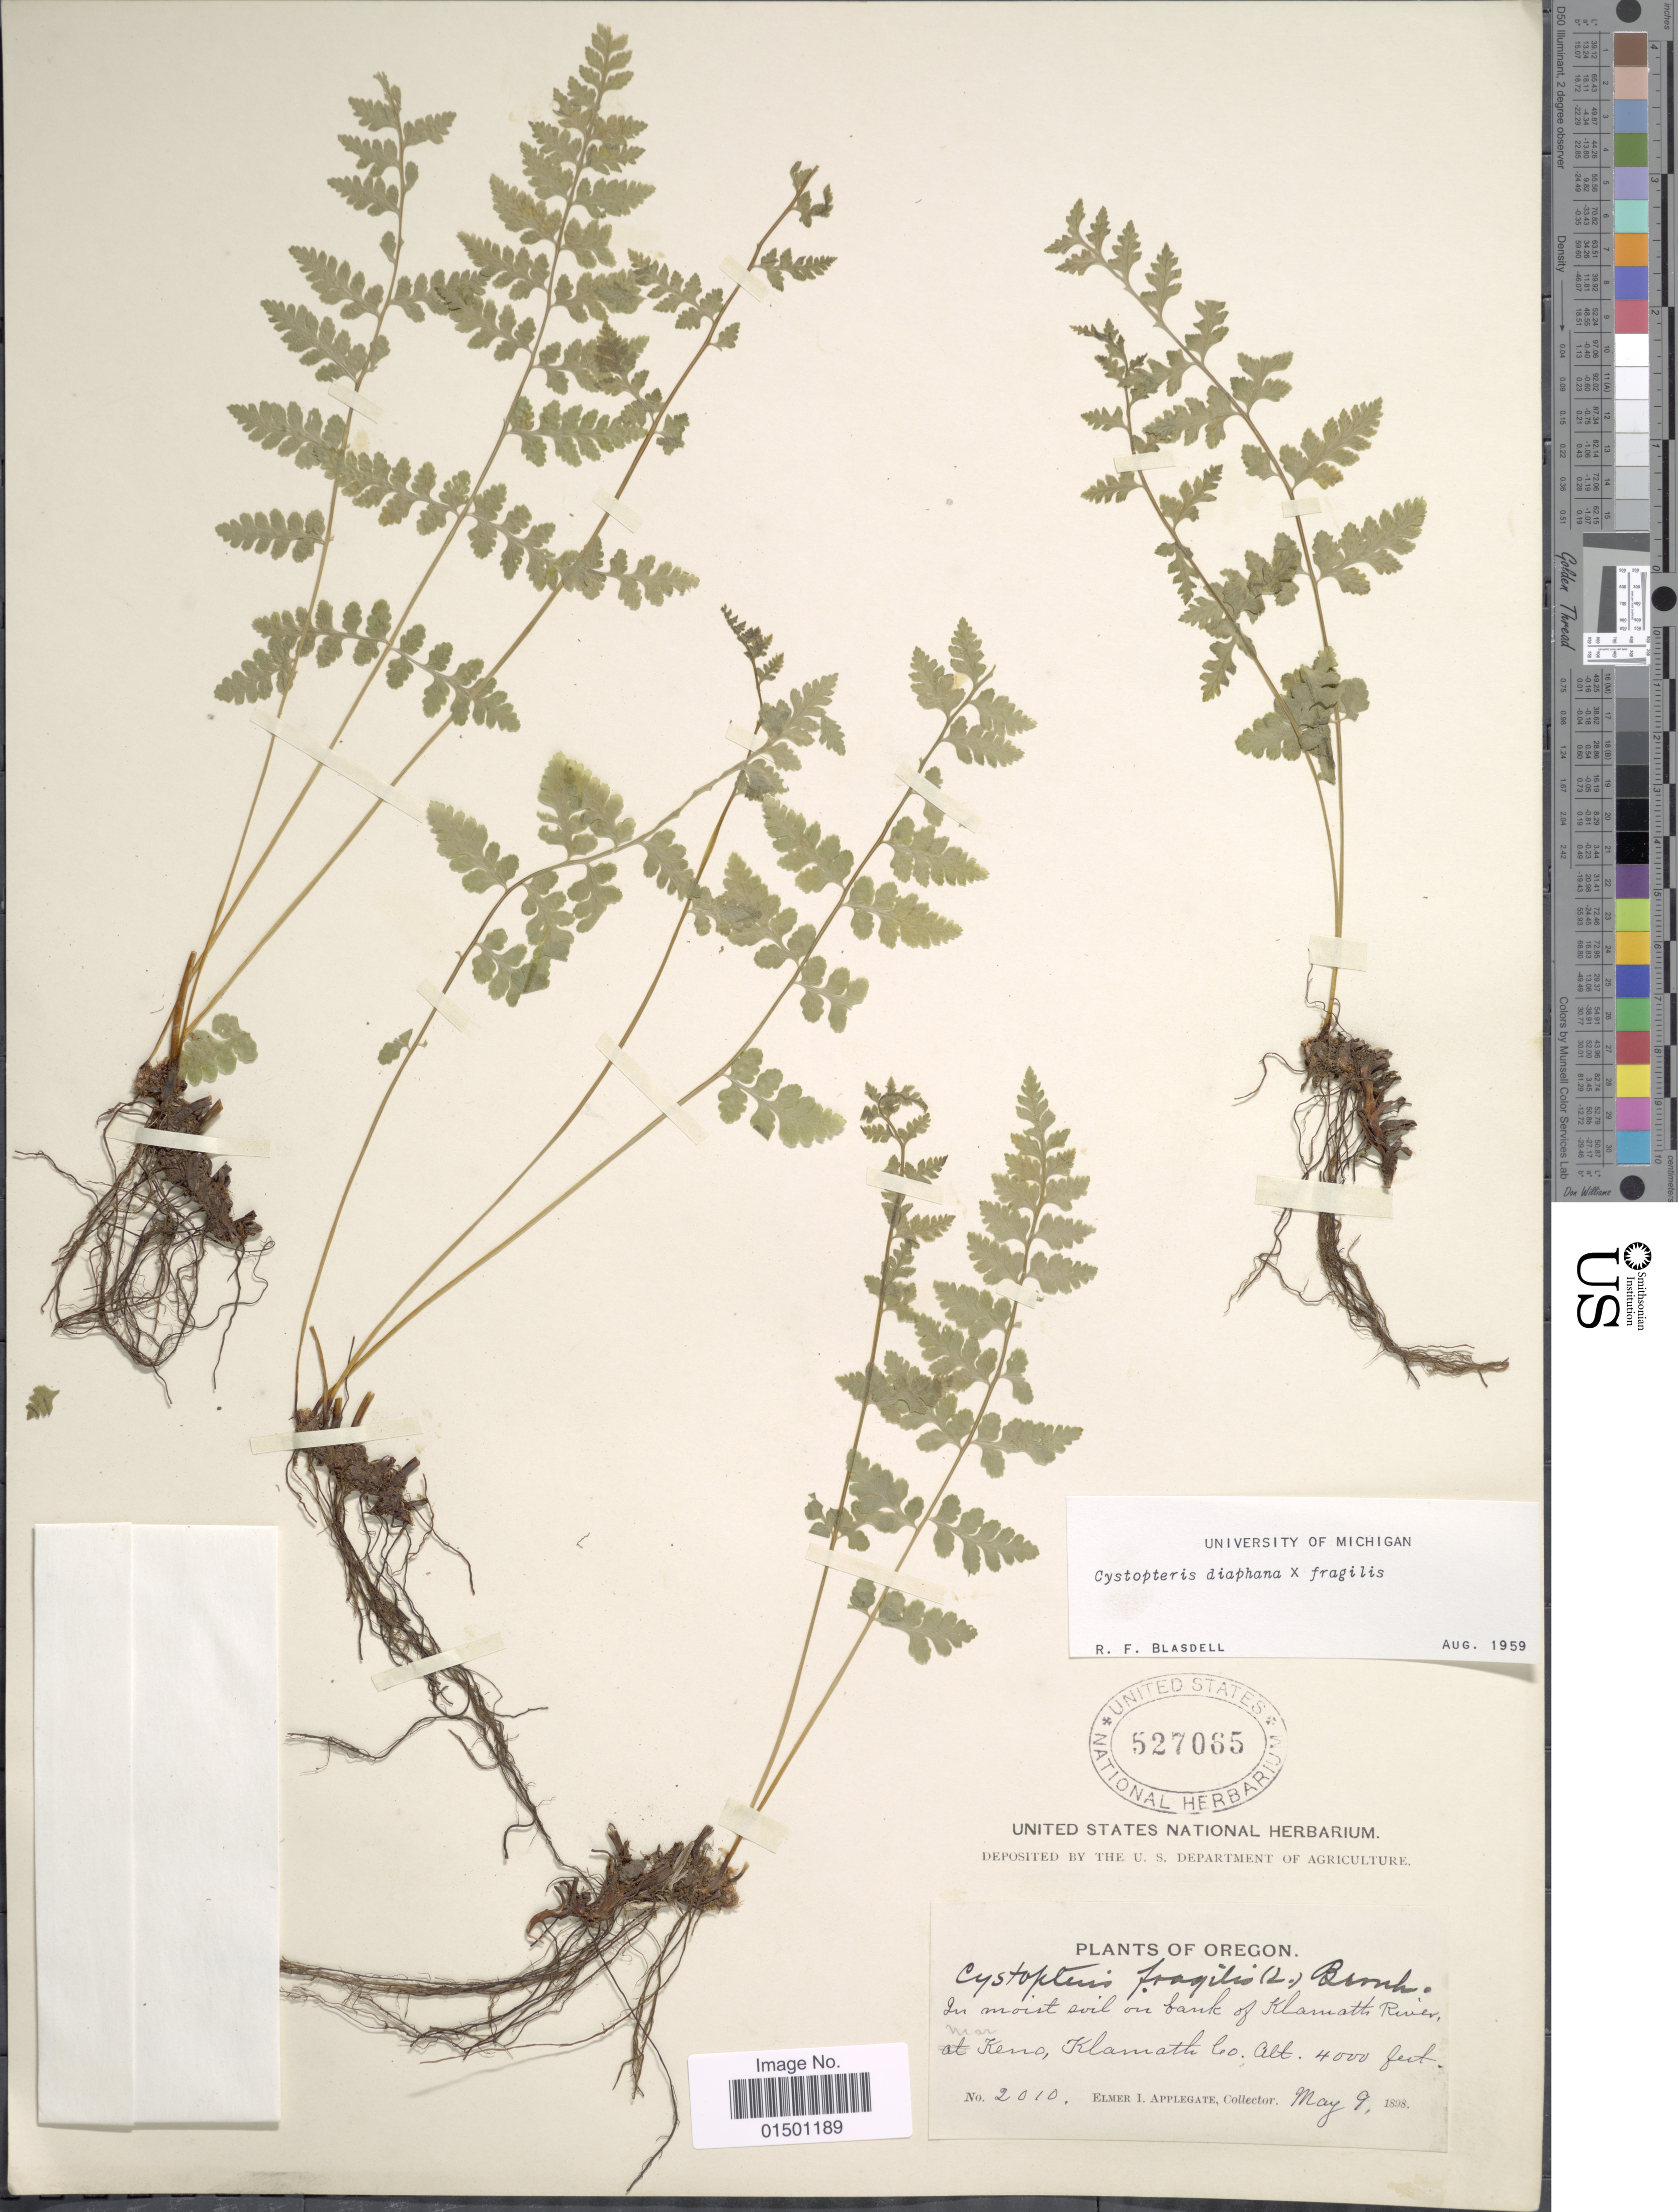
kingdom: Plantae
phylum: Tracheophyta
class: Polypodiopsida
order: Polypodiales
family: Cystopteridaceae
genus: Cystopteris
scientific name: Cystopteris diaphana x C. fragilis (L.) Bernh.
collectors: E. I. Applegate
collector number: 2010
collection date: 1893-05-09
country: United States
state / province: Oregon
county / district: Klamath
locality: On bank of Klamath River near Klamath Co.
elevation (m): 1219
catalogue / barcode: US 527065